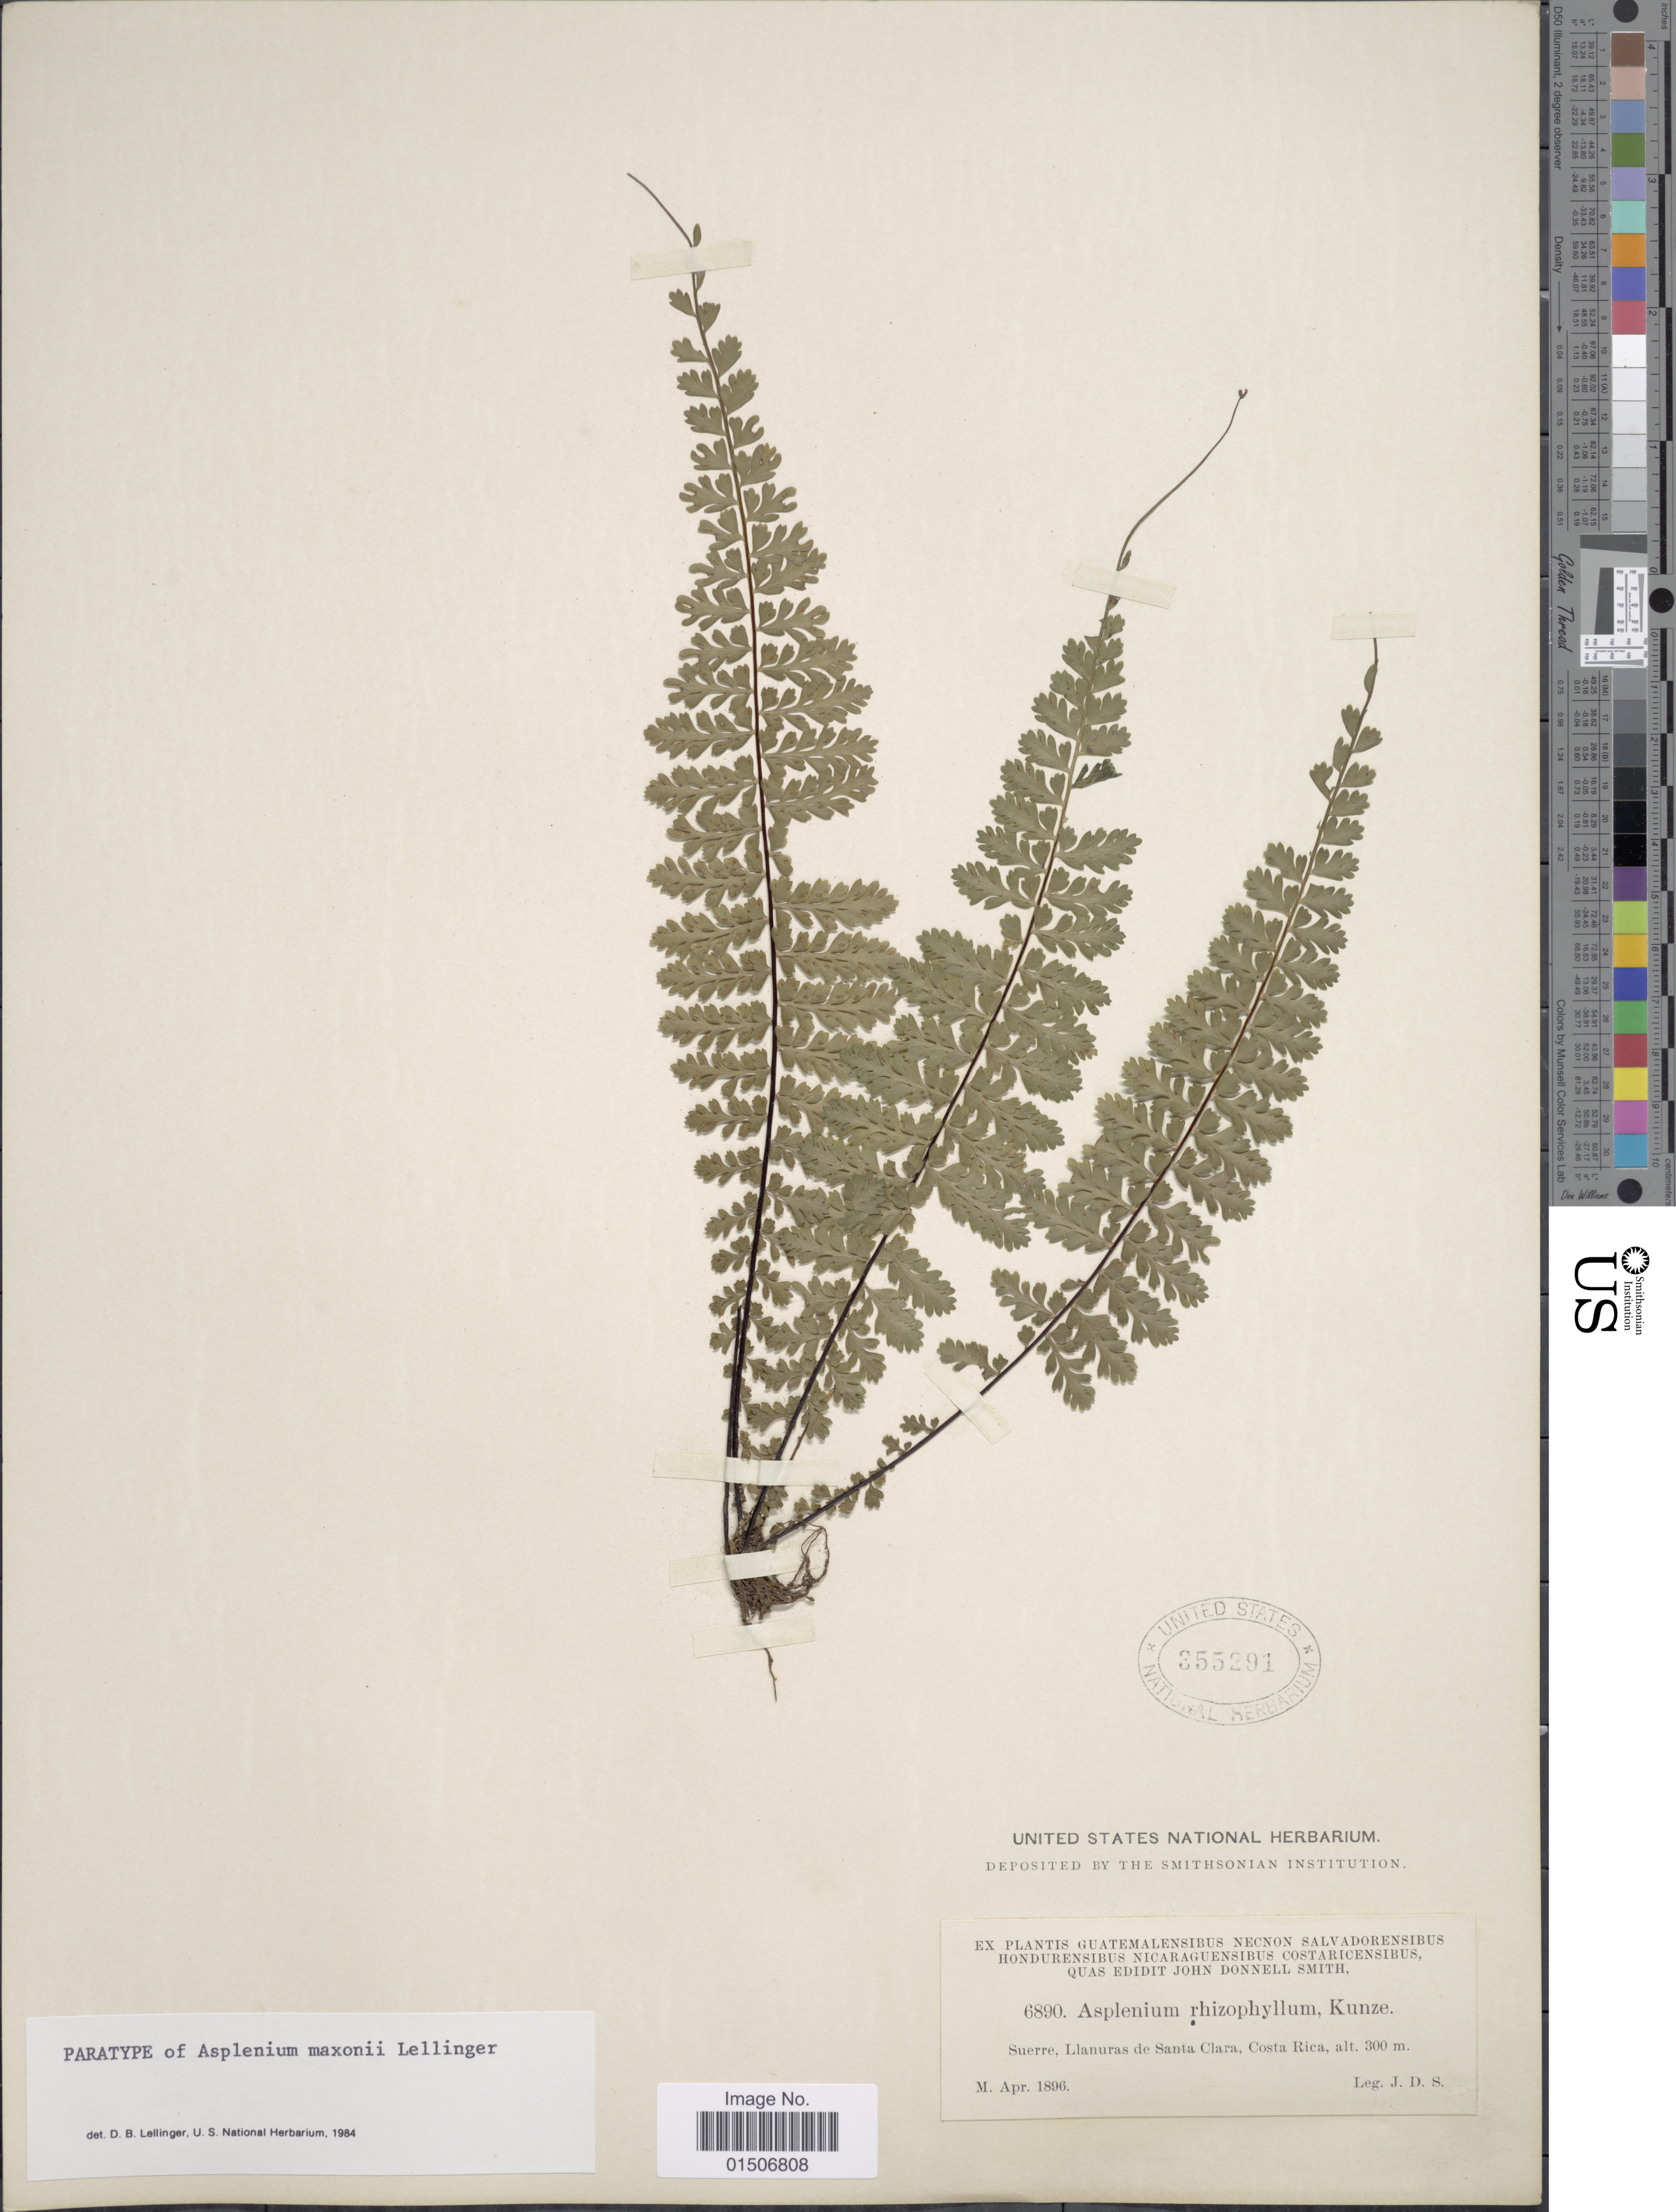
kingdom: Plantae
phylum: Tracheophyta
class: Polypodiopsida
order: Polypodiales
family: Aspleniaceae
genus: Asplenium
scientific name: Asplenium maxonii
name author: Lellinger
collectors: J. Donnell Smith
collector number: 6890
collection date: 1896-04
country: Costa Rica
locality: Suerre, Llanuras de Santa Clara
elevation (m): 300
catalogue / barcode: US 355291